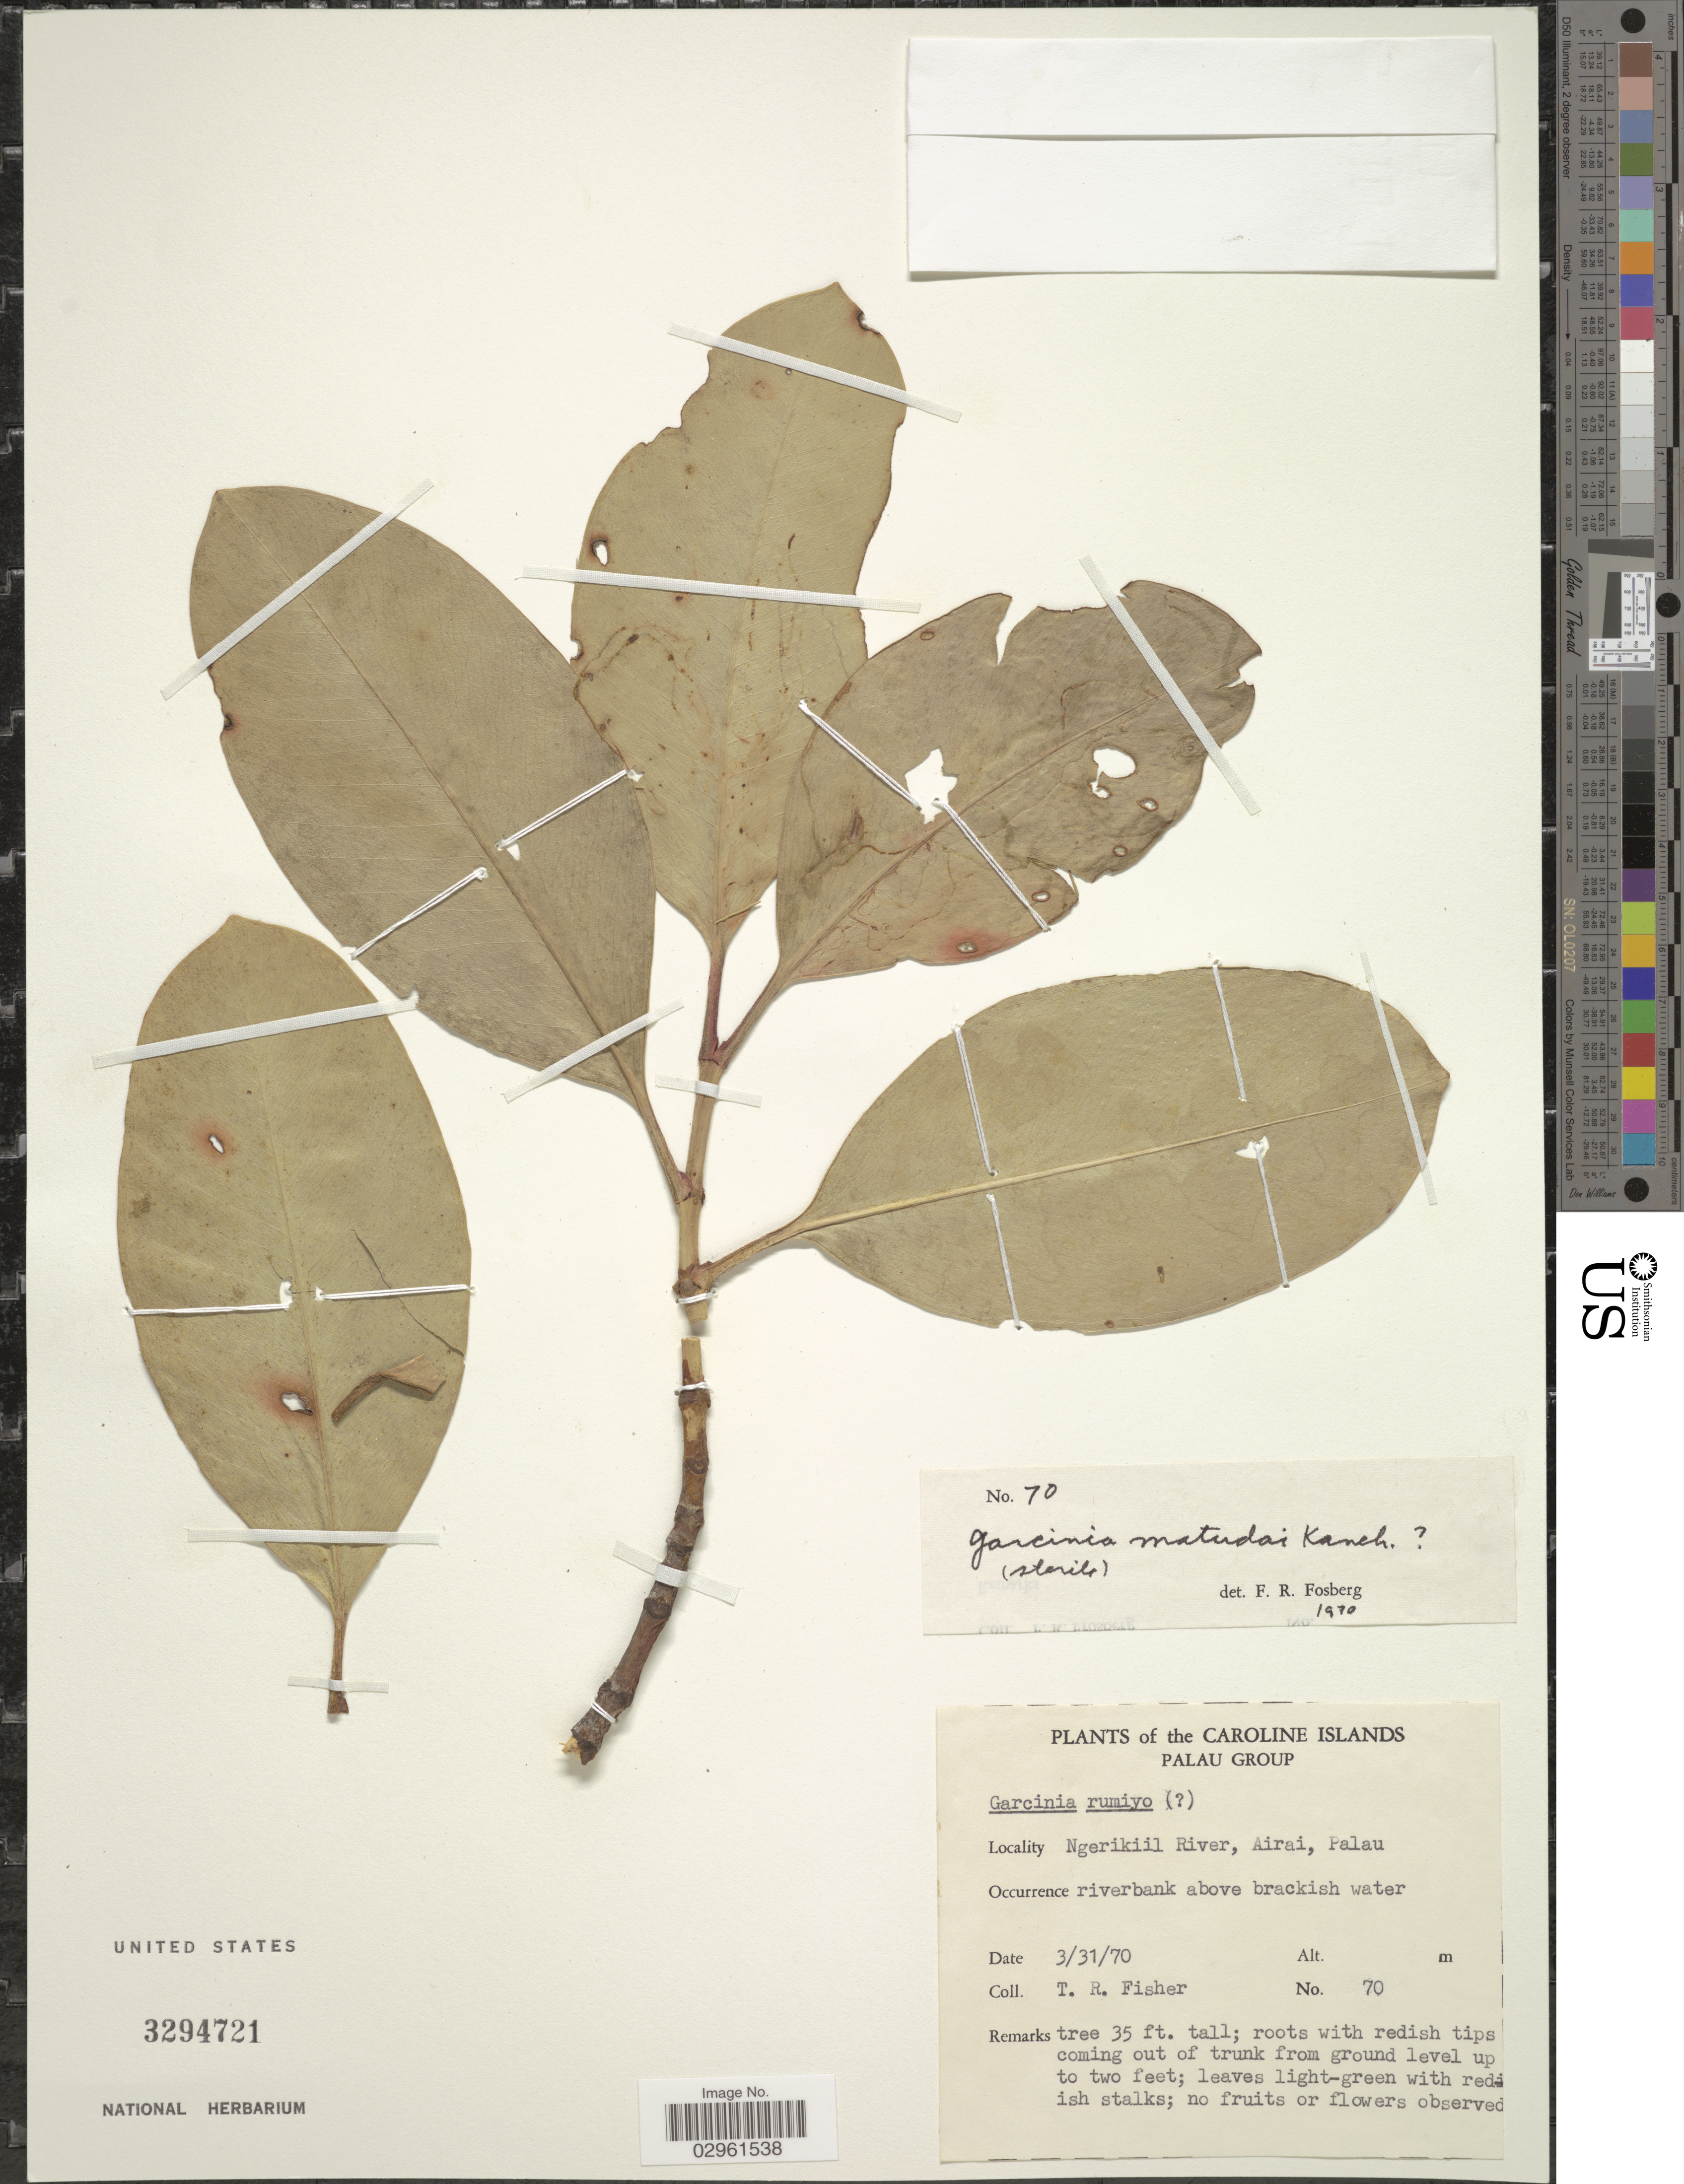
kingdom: Plantae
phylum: Tracheophyta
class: Magnoliopsida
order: Malpighiales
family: Clusiaceae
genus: Garcinia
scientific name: Garcinia matsudai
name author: Kaneh.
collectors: T. R. Fisher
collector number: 70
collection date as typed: Transcribed d/m/y: 31/3/70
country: Palau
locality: Caroline Islands, Palau Group, Ngerikiil River, Airai, Palau.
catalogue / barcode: US 3294721